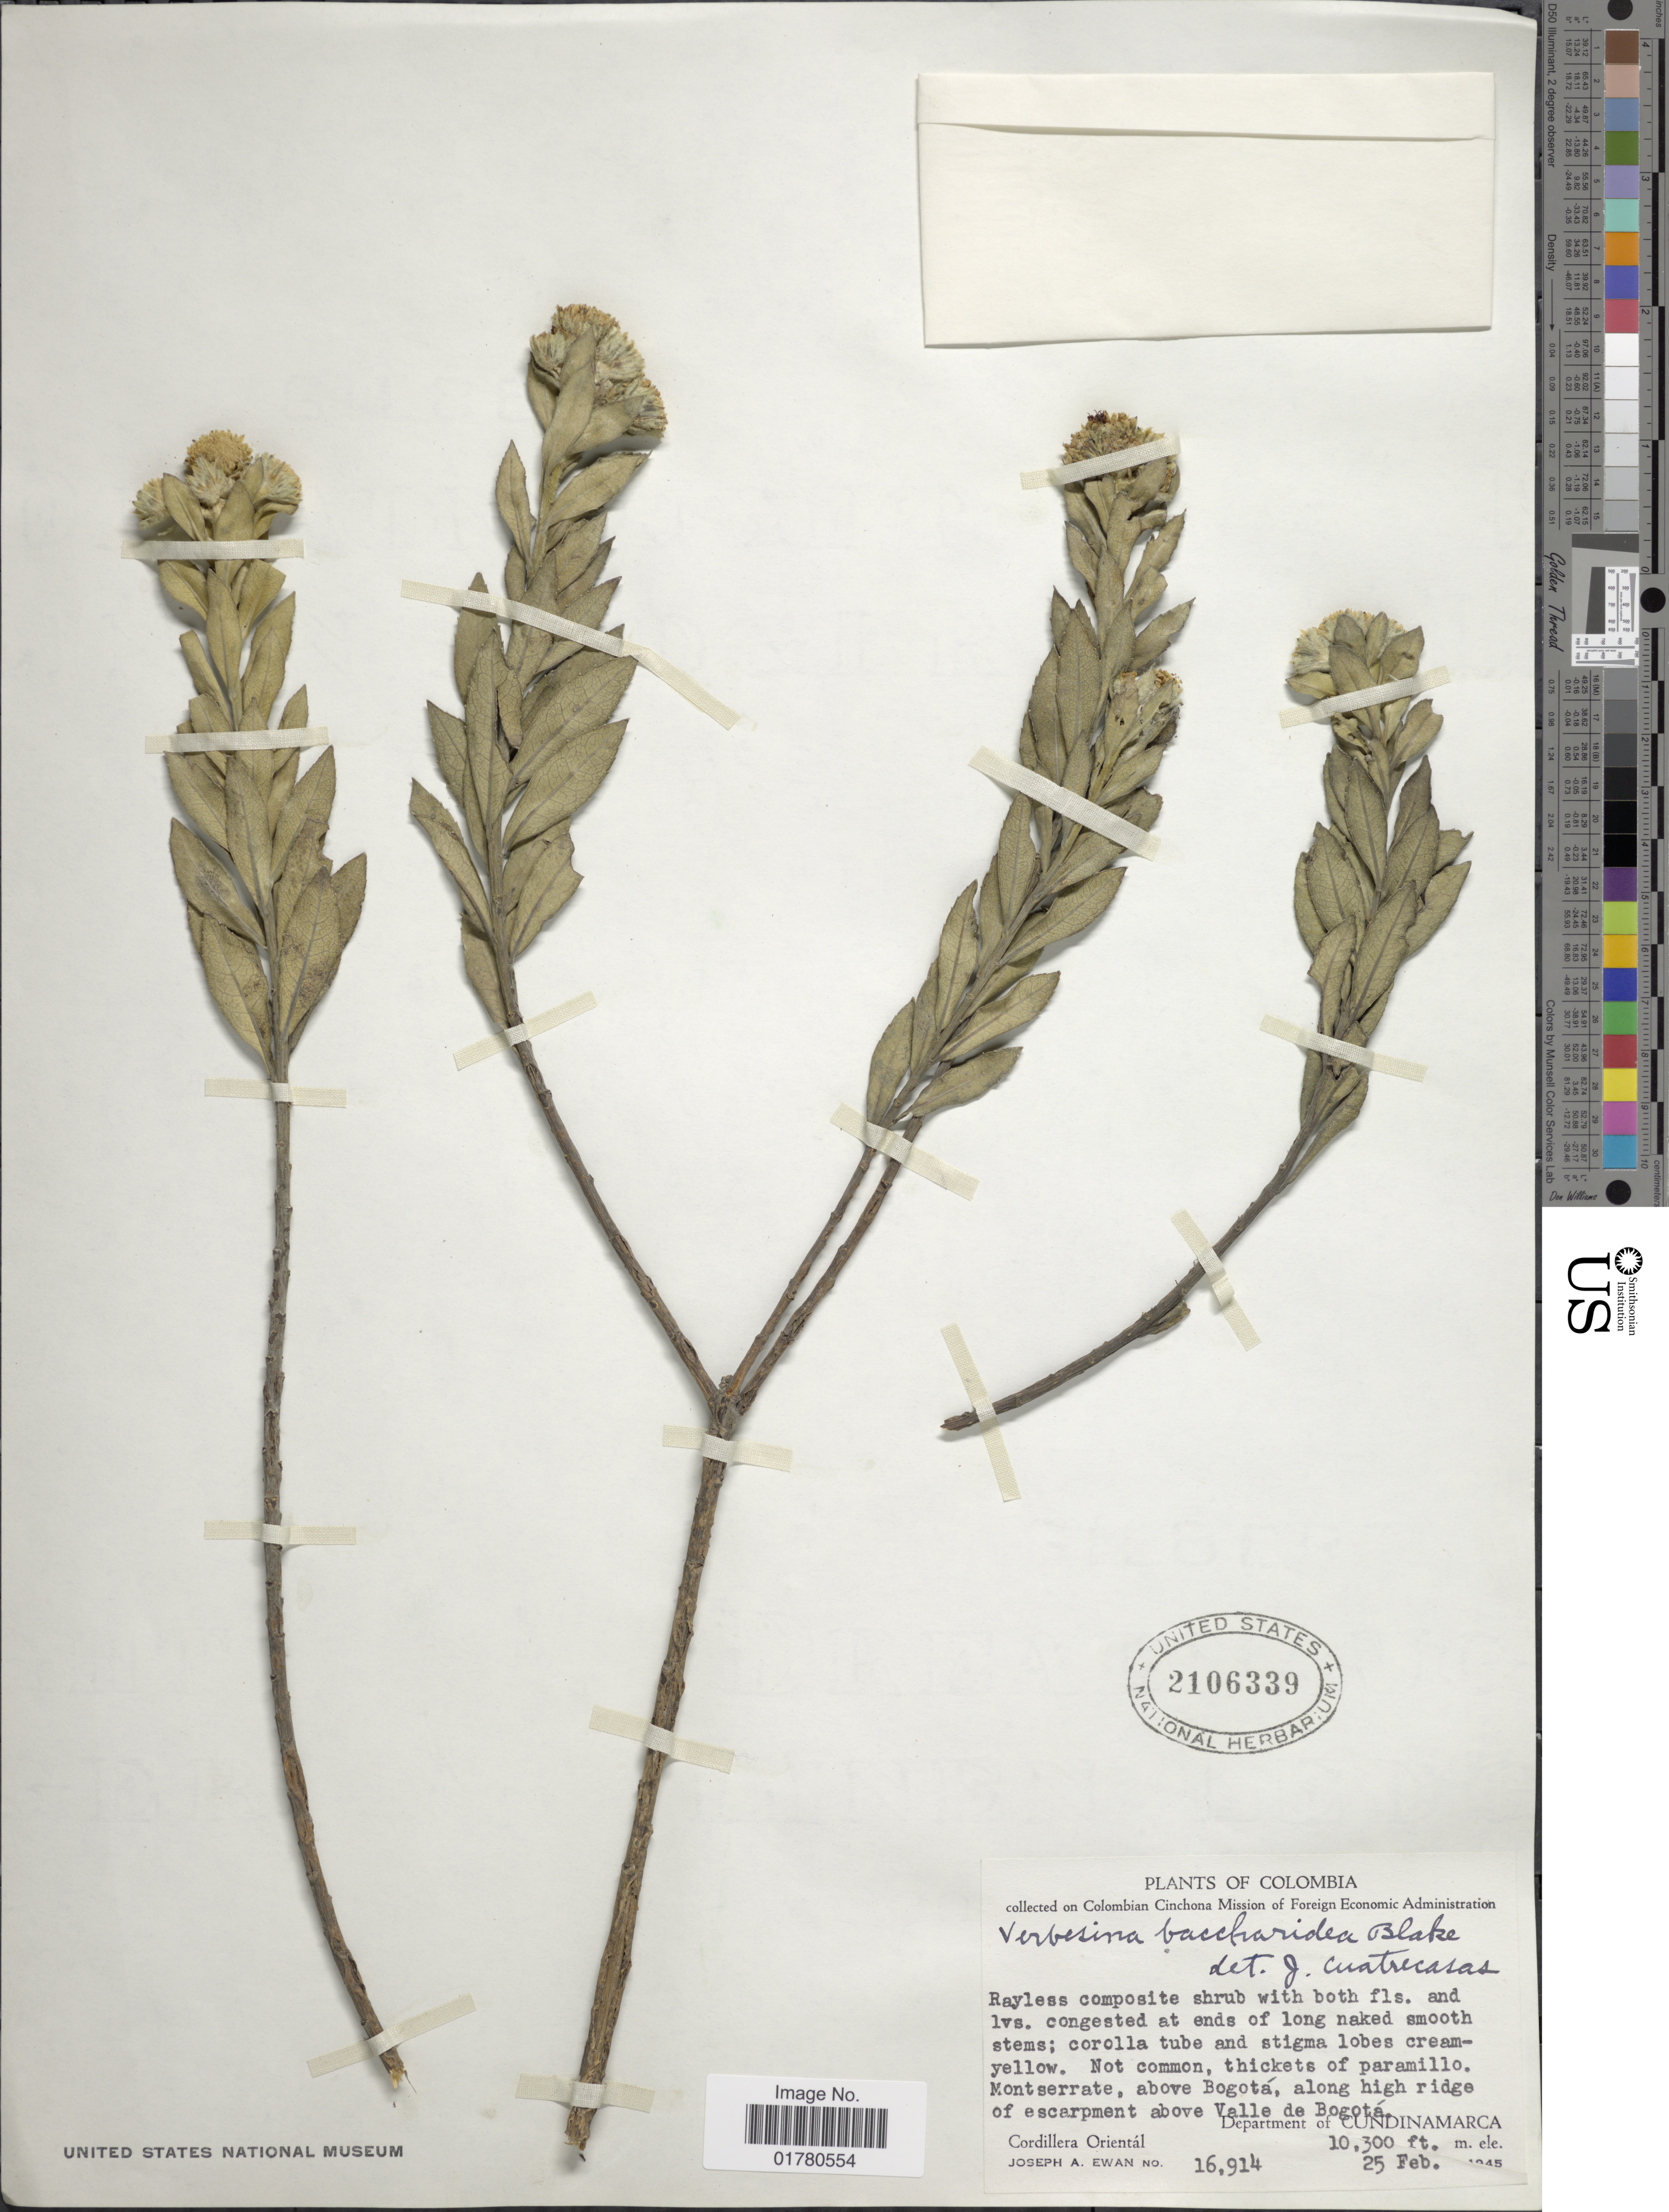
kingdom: Plantae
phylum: Tracheophyta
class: Magnoliopsida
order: Asterales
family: Asteraceae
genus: Verbesina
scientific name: Verbesina baccharides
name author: S.F. Blake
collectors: J. A. Ewan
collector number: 16914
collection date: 1945-02-25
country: Colombia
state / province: Cundinamarca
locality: Montserrate, above Bogotá, along high ridge of escarpment above Valle de Bogotá, Department of Cundinamarca, Cordillera Orientál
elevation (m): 3139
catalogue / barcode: US 2106339